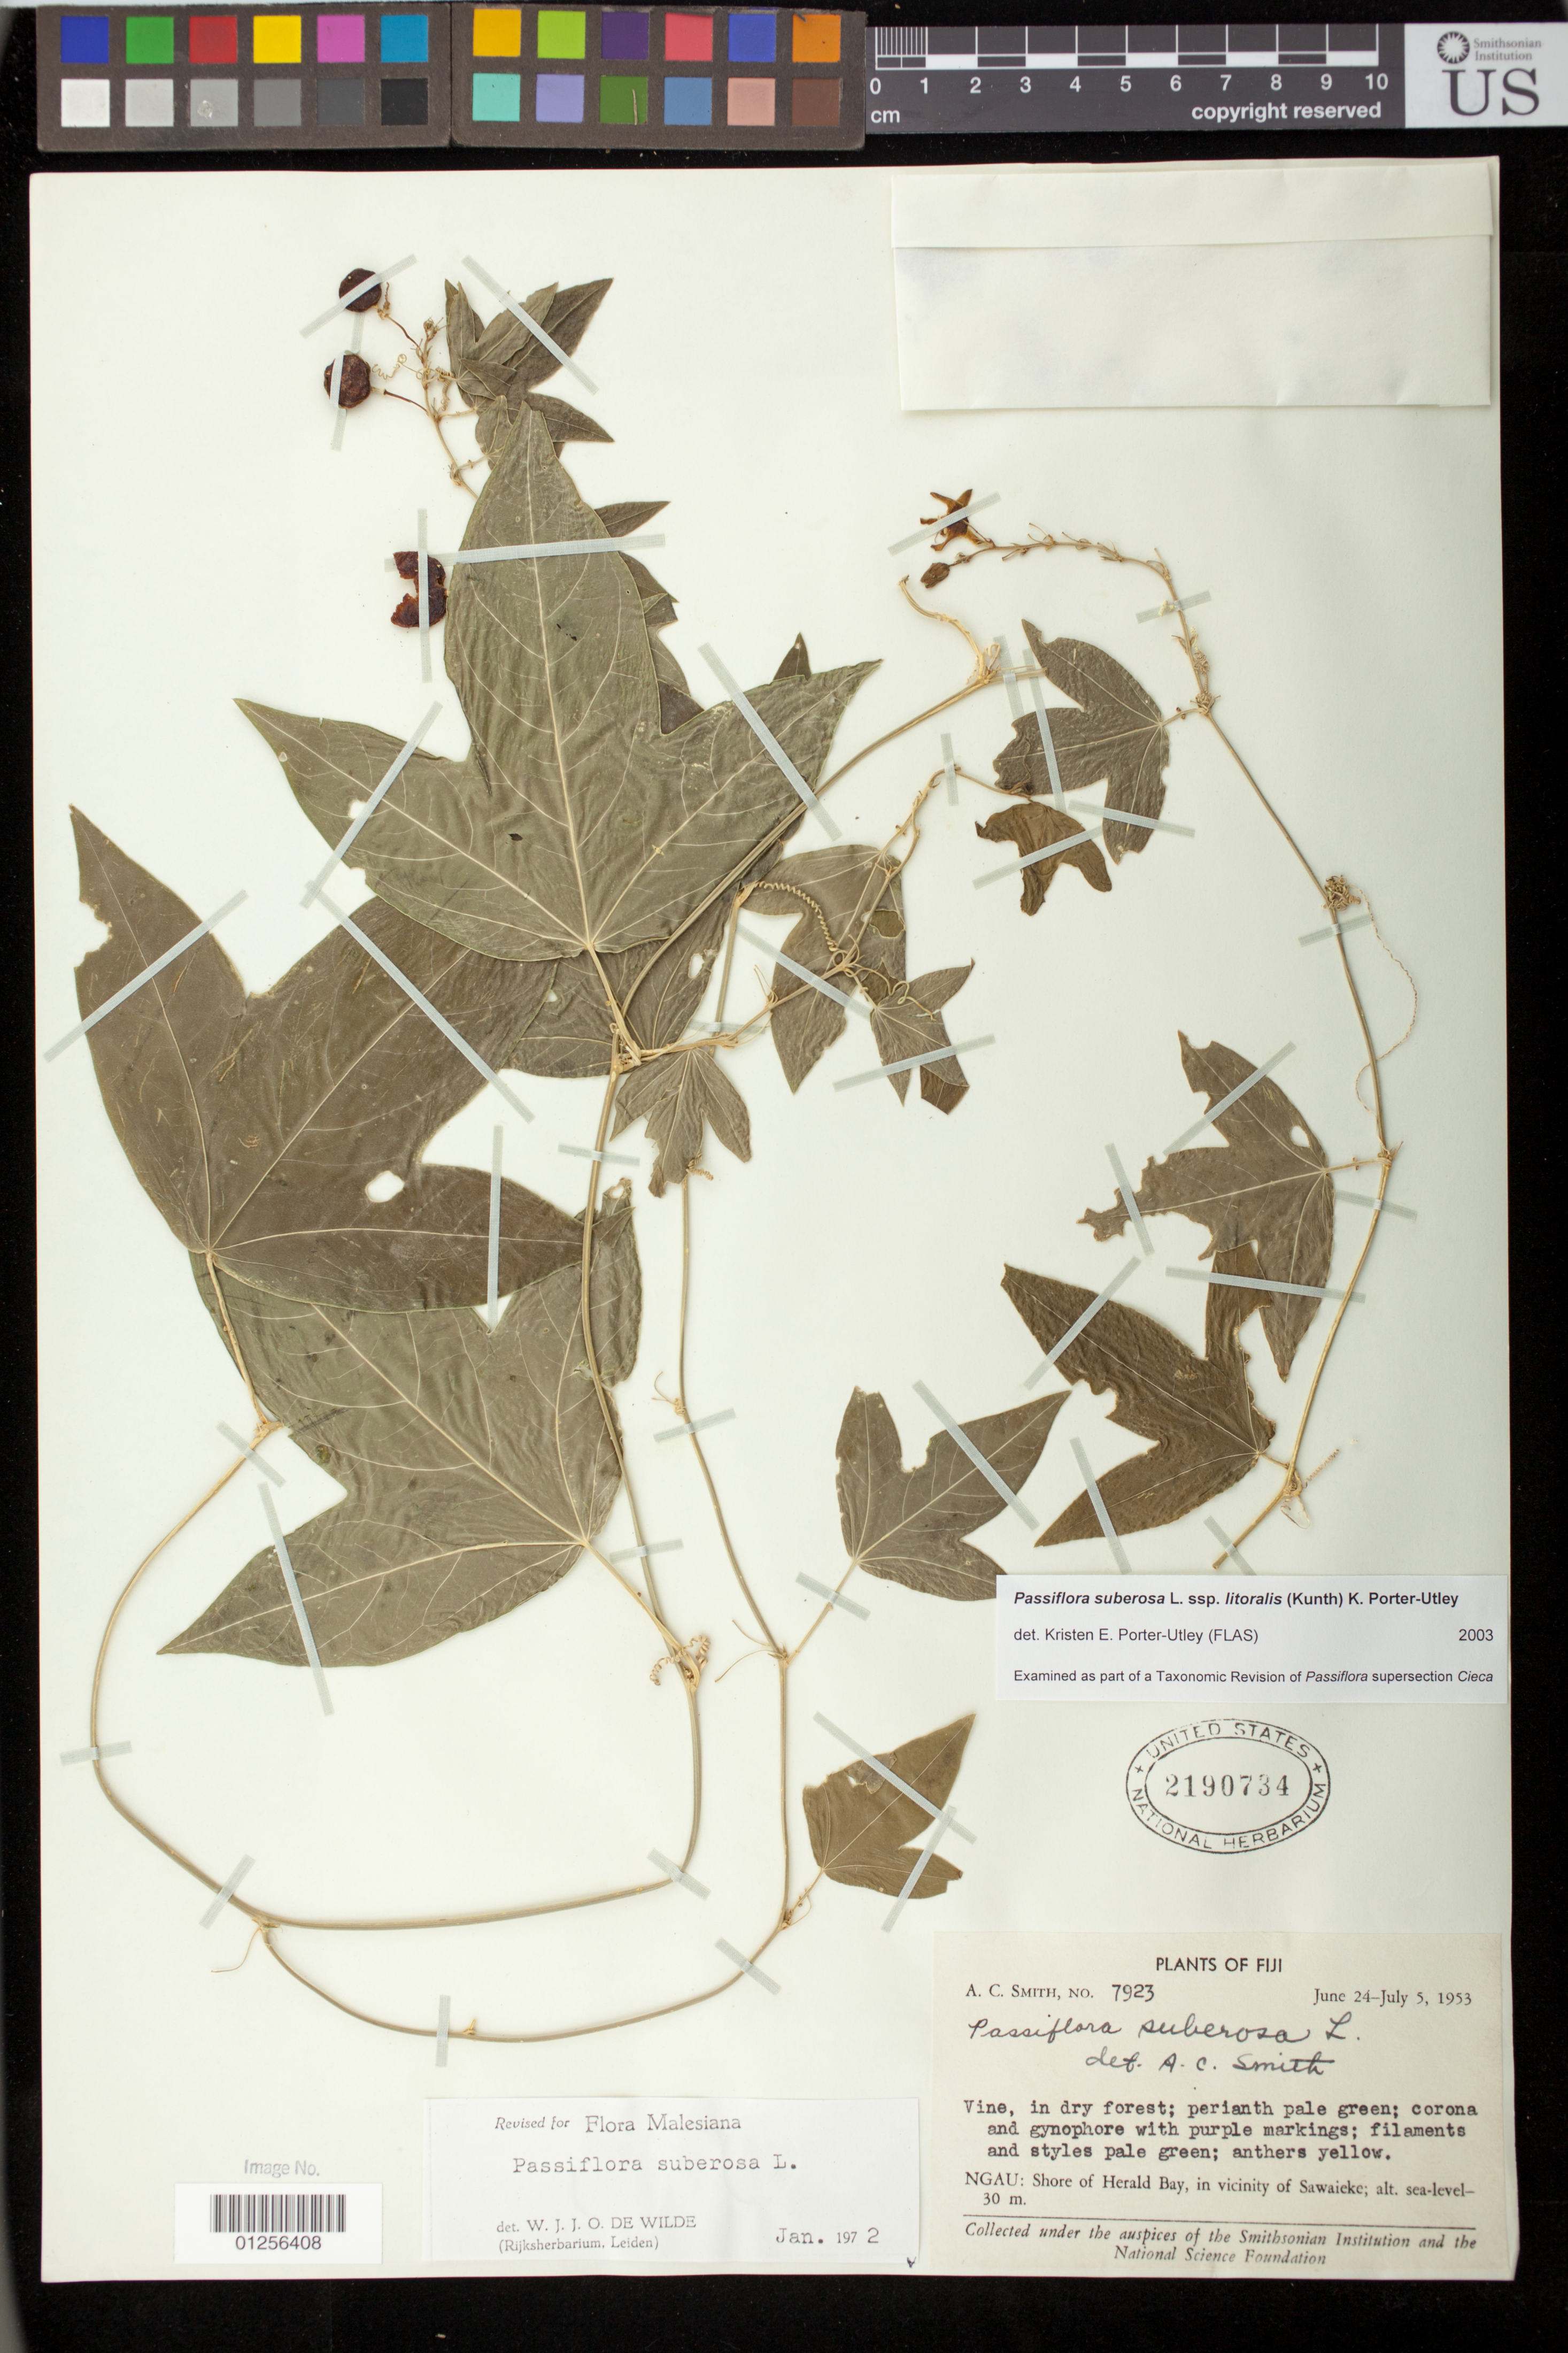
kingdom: Plantae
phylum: Tracheophyta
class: Magnoliopsida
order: Malpighiales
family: Passifloraceae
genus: Passiflora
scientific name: Passiflora suberosa subsp. litoralis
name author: (Kunth) Port.-Utl. et al.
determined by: Porter-Utley, K. E.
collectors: A. C. Smith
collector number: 7923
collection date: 1953-06-24/1953-07-05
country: Fiji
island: Gau [Ngau]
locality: Shore of Herald Bay, in vicinity of Sawaieke.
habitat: In dry forest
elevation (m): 0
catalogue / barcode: US 2190734